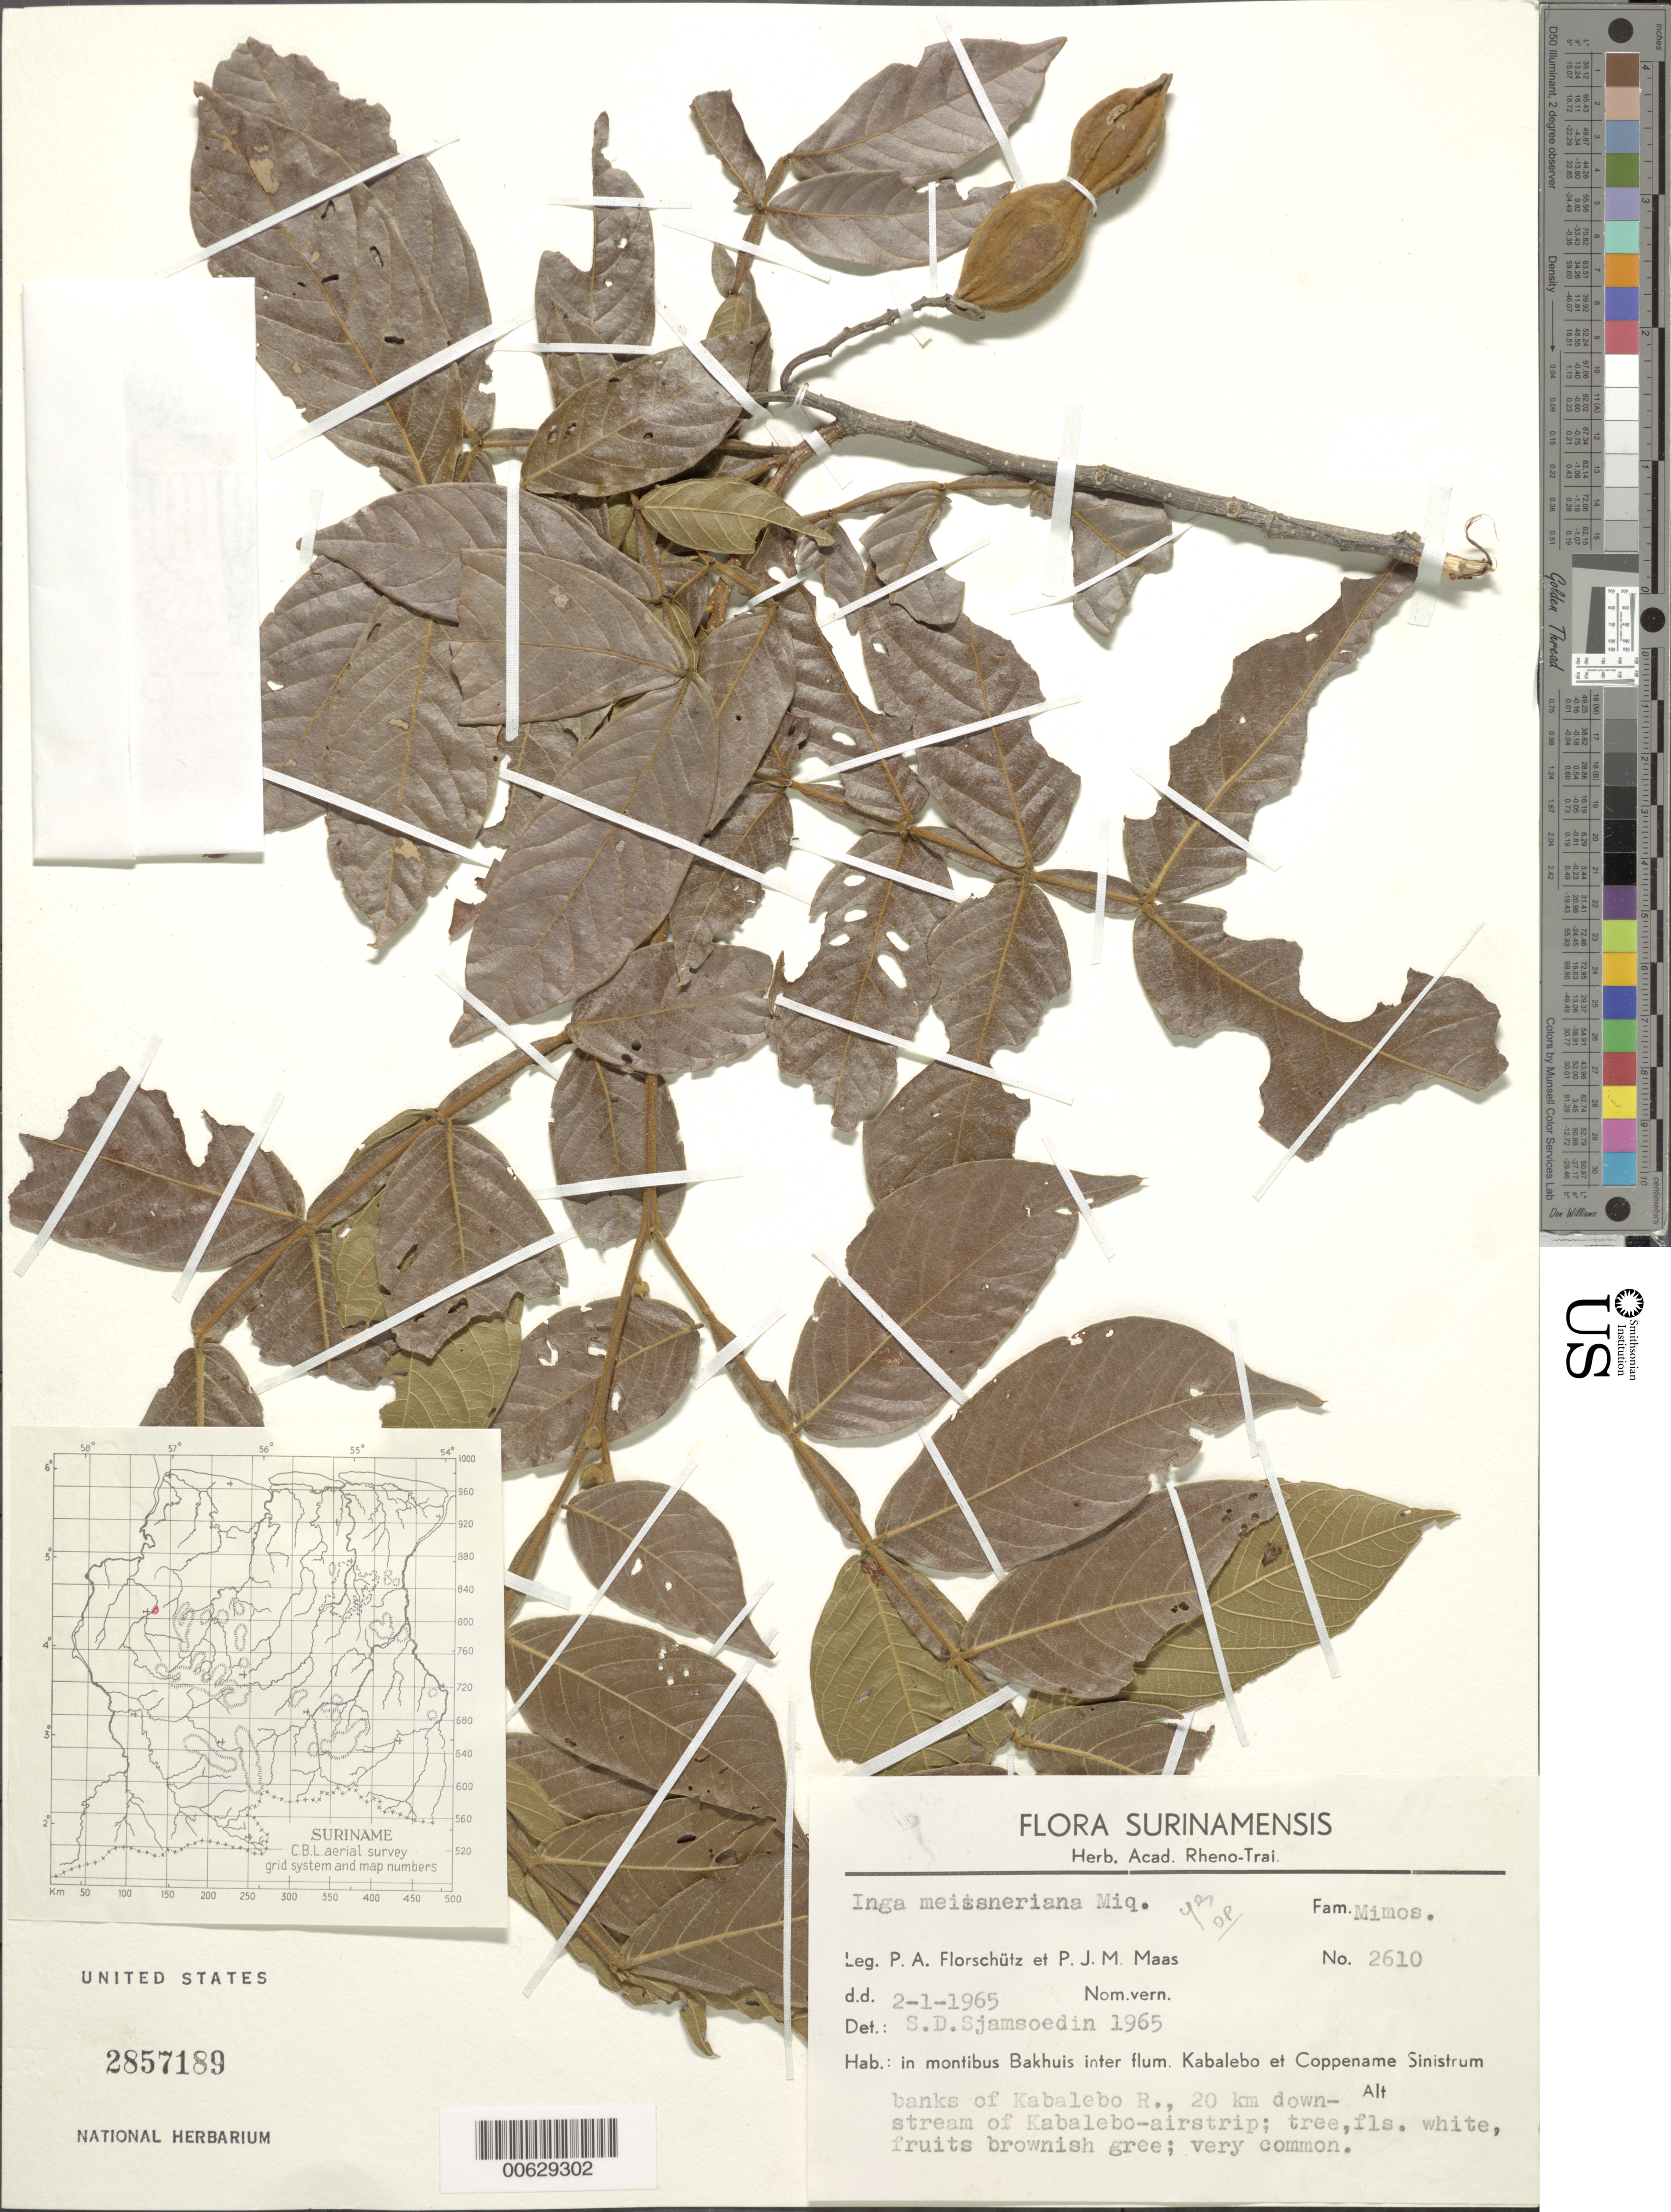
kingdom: Plantae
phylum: Tracheophyta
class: Magnoliopsida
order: Fabales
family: Fabaceae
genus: Inga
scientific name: Inga vera subsp. affinis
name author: (DC.) T.D. Penn.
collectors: P. Florschütz & P. Maas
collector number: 2610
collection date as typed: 2-Jan-65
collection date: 1965-01-02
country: Suriname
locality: Mont Bakhuis, betw. Kabalebo & Coppename Sinistrum Rivers, 20 km downstream of Kabalebo airstrip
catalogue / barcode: US 2857189